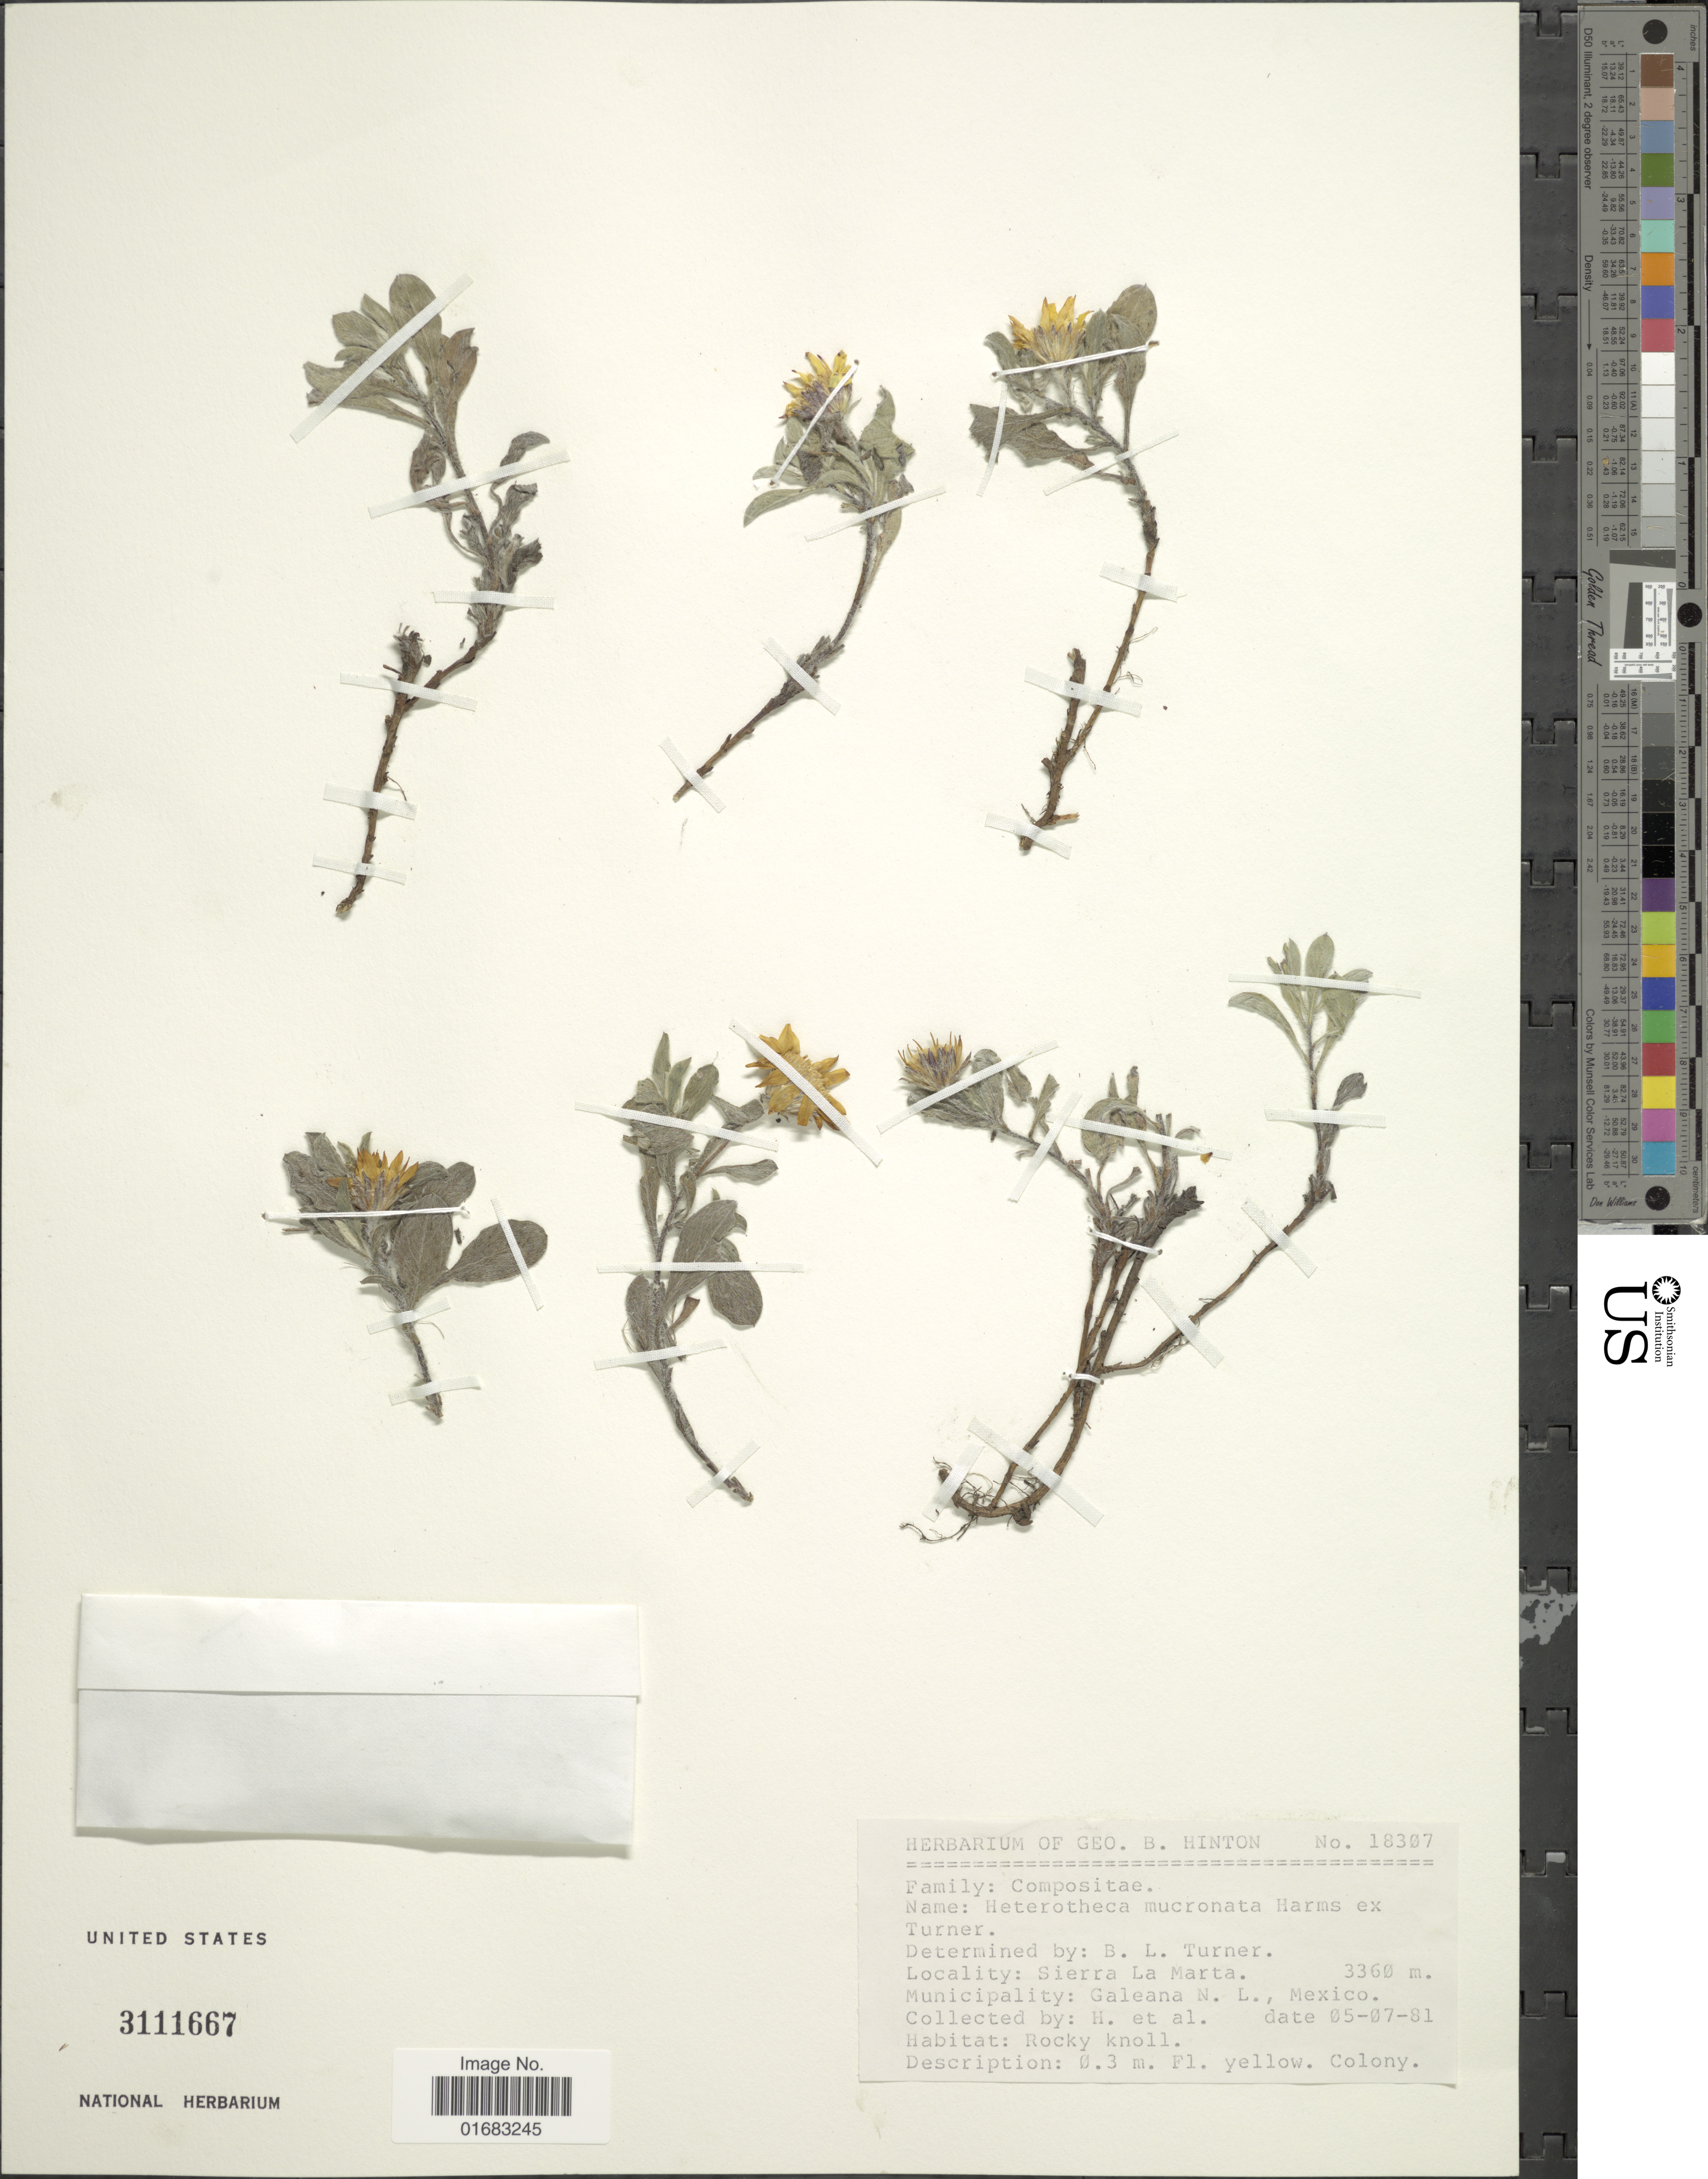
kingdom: Plantae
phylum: Tracheophyta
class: Magnoliopsida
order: Asterales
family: Asteraceae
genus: Heterotheca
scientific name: Heterotheca mucronata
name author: V.L. Harms ex B.L. Turner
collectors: G. B. Hinton & et al.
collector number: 18307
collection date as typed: Transcribed d/m/y: 7/5/81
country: Mexico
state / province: Nuevo León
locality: Sierra La Marta. Municipality: Galeana N. L. Mexico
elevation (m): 3360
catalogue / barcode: US 3111667